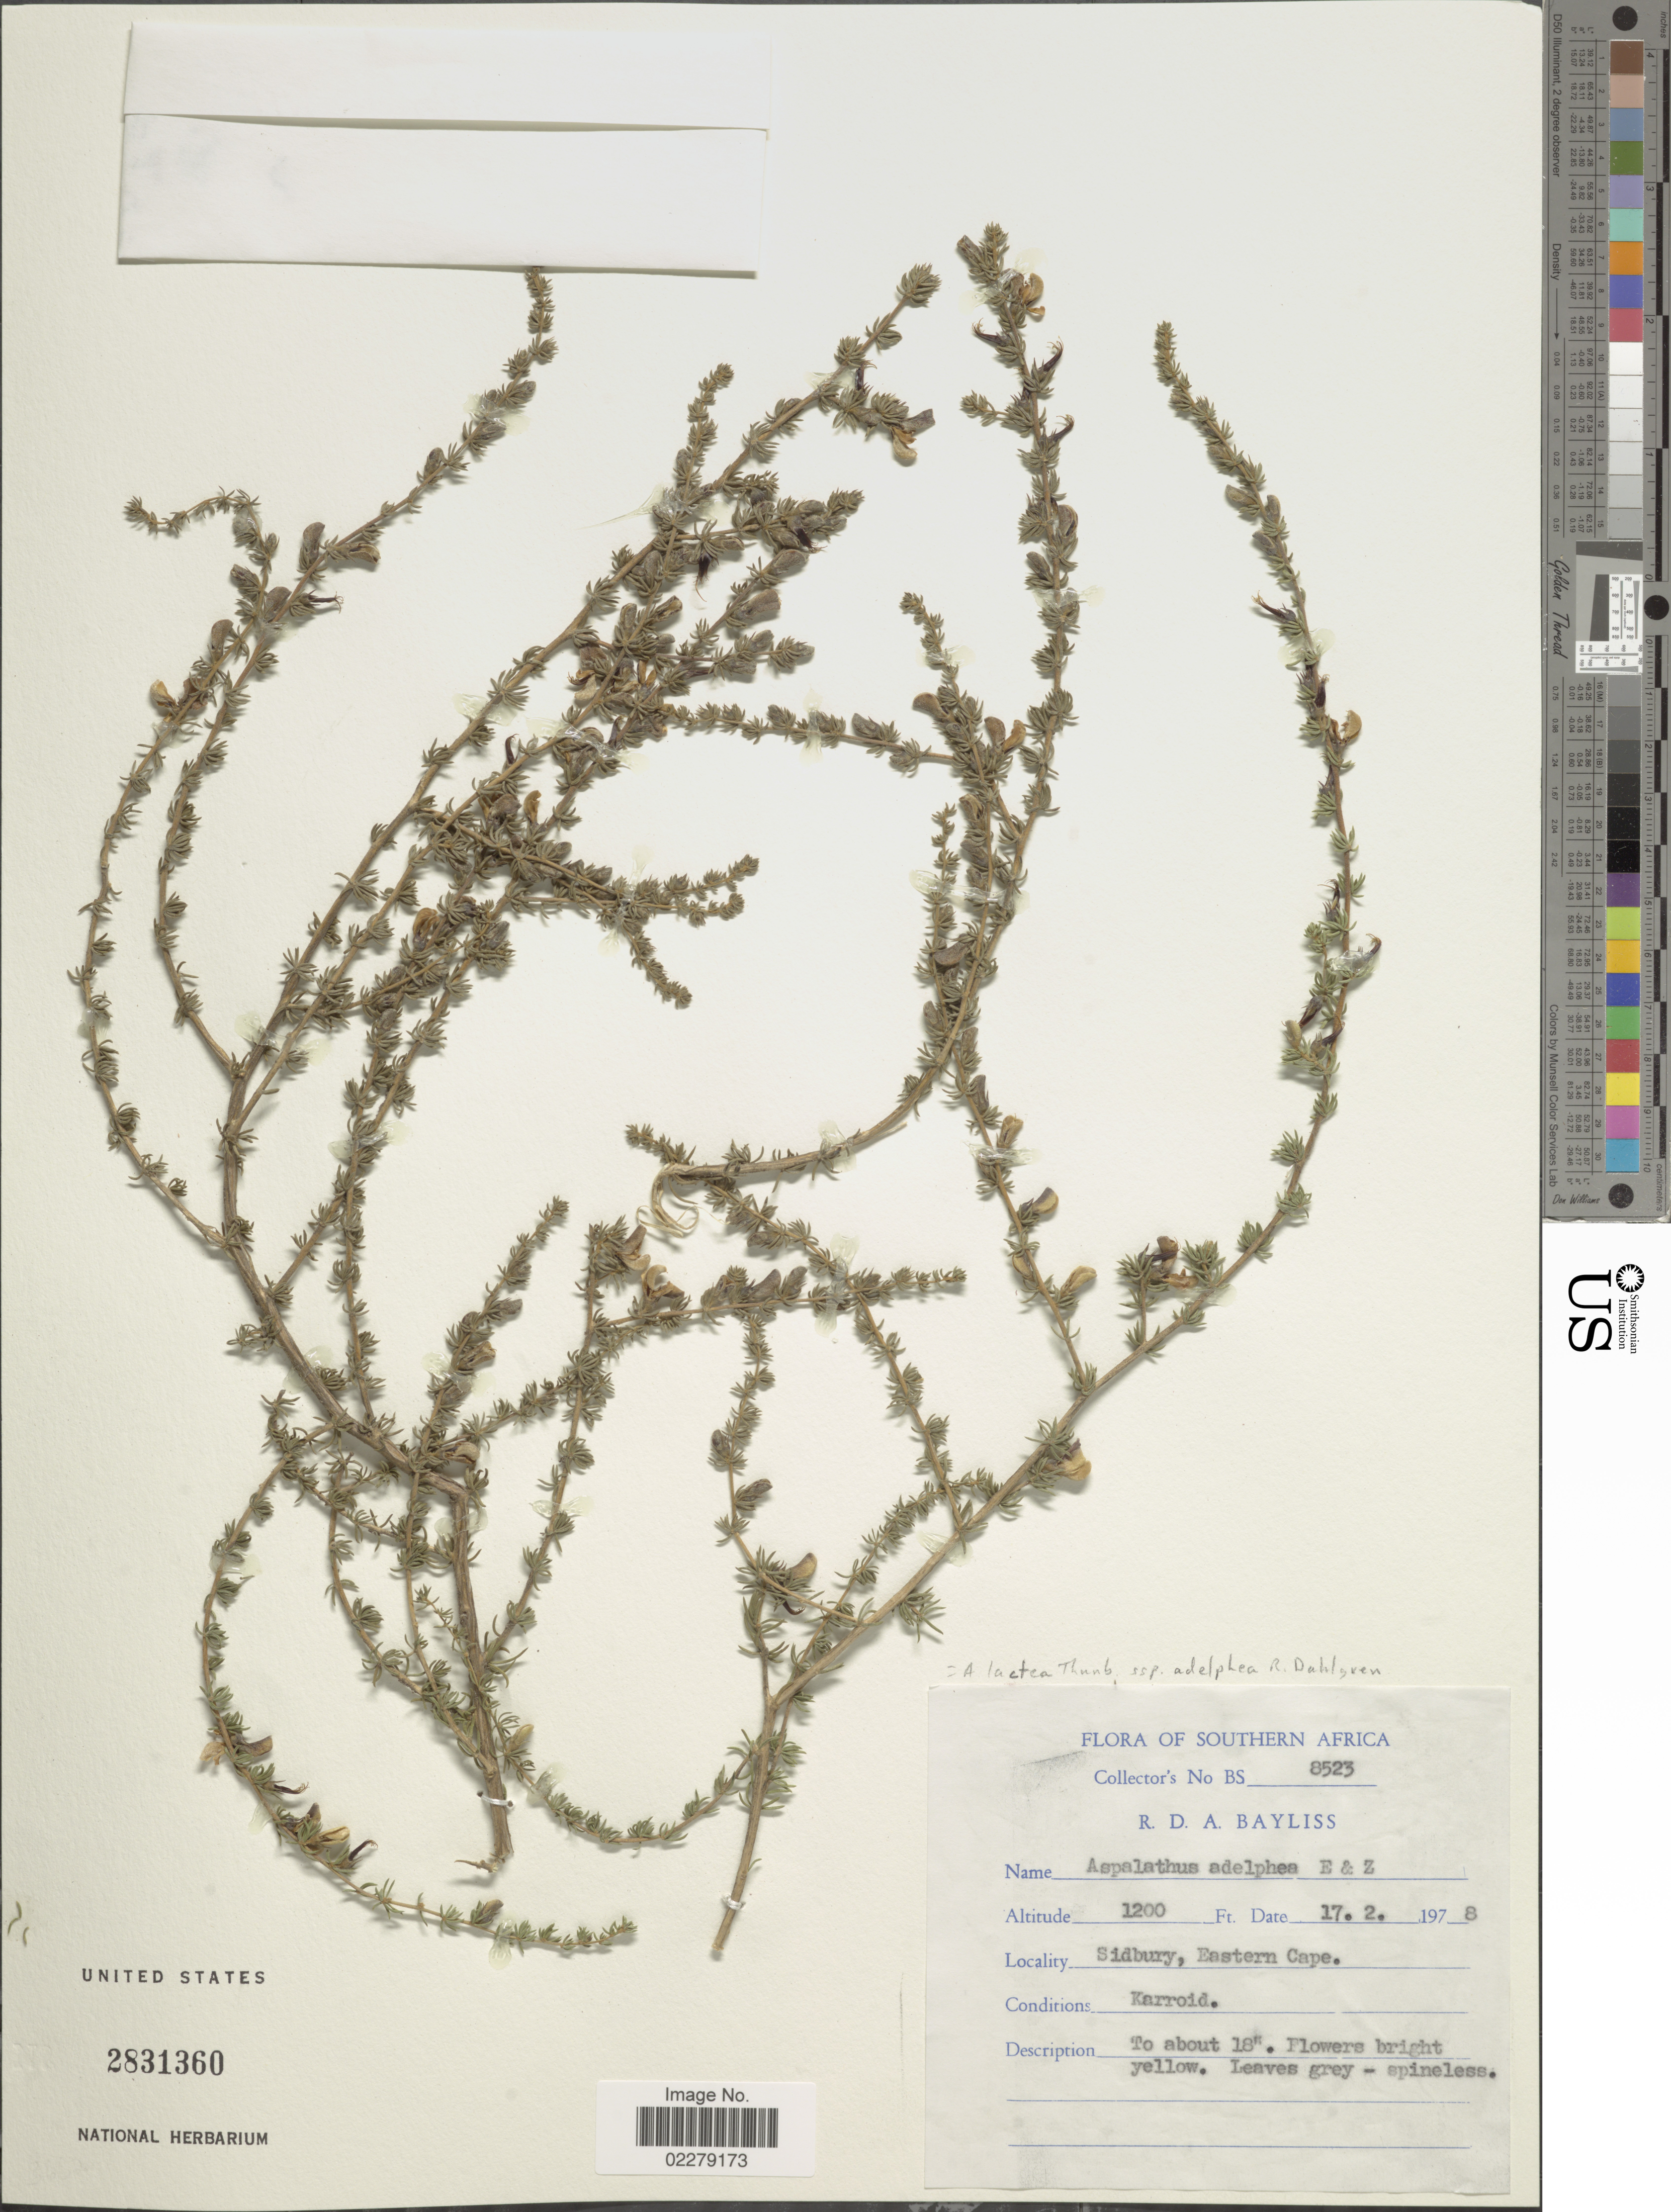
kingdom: Plantae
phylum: Tracheophyta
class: Magnoliopsida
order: Fabales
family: Fabaceae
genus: Aspalathus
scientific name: Aspalathus lactea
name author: Thunb.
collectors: R. Bayliss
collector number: BS8523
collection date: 1978-02-17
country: South Africa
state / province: Eastern Cape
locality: Southern Africa. Sidbury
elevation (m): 366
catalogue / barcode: US 2831360